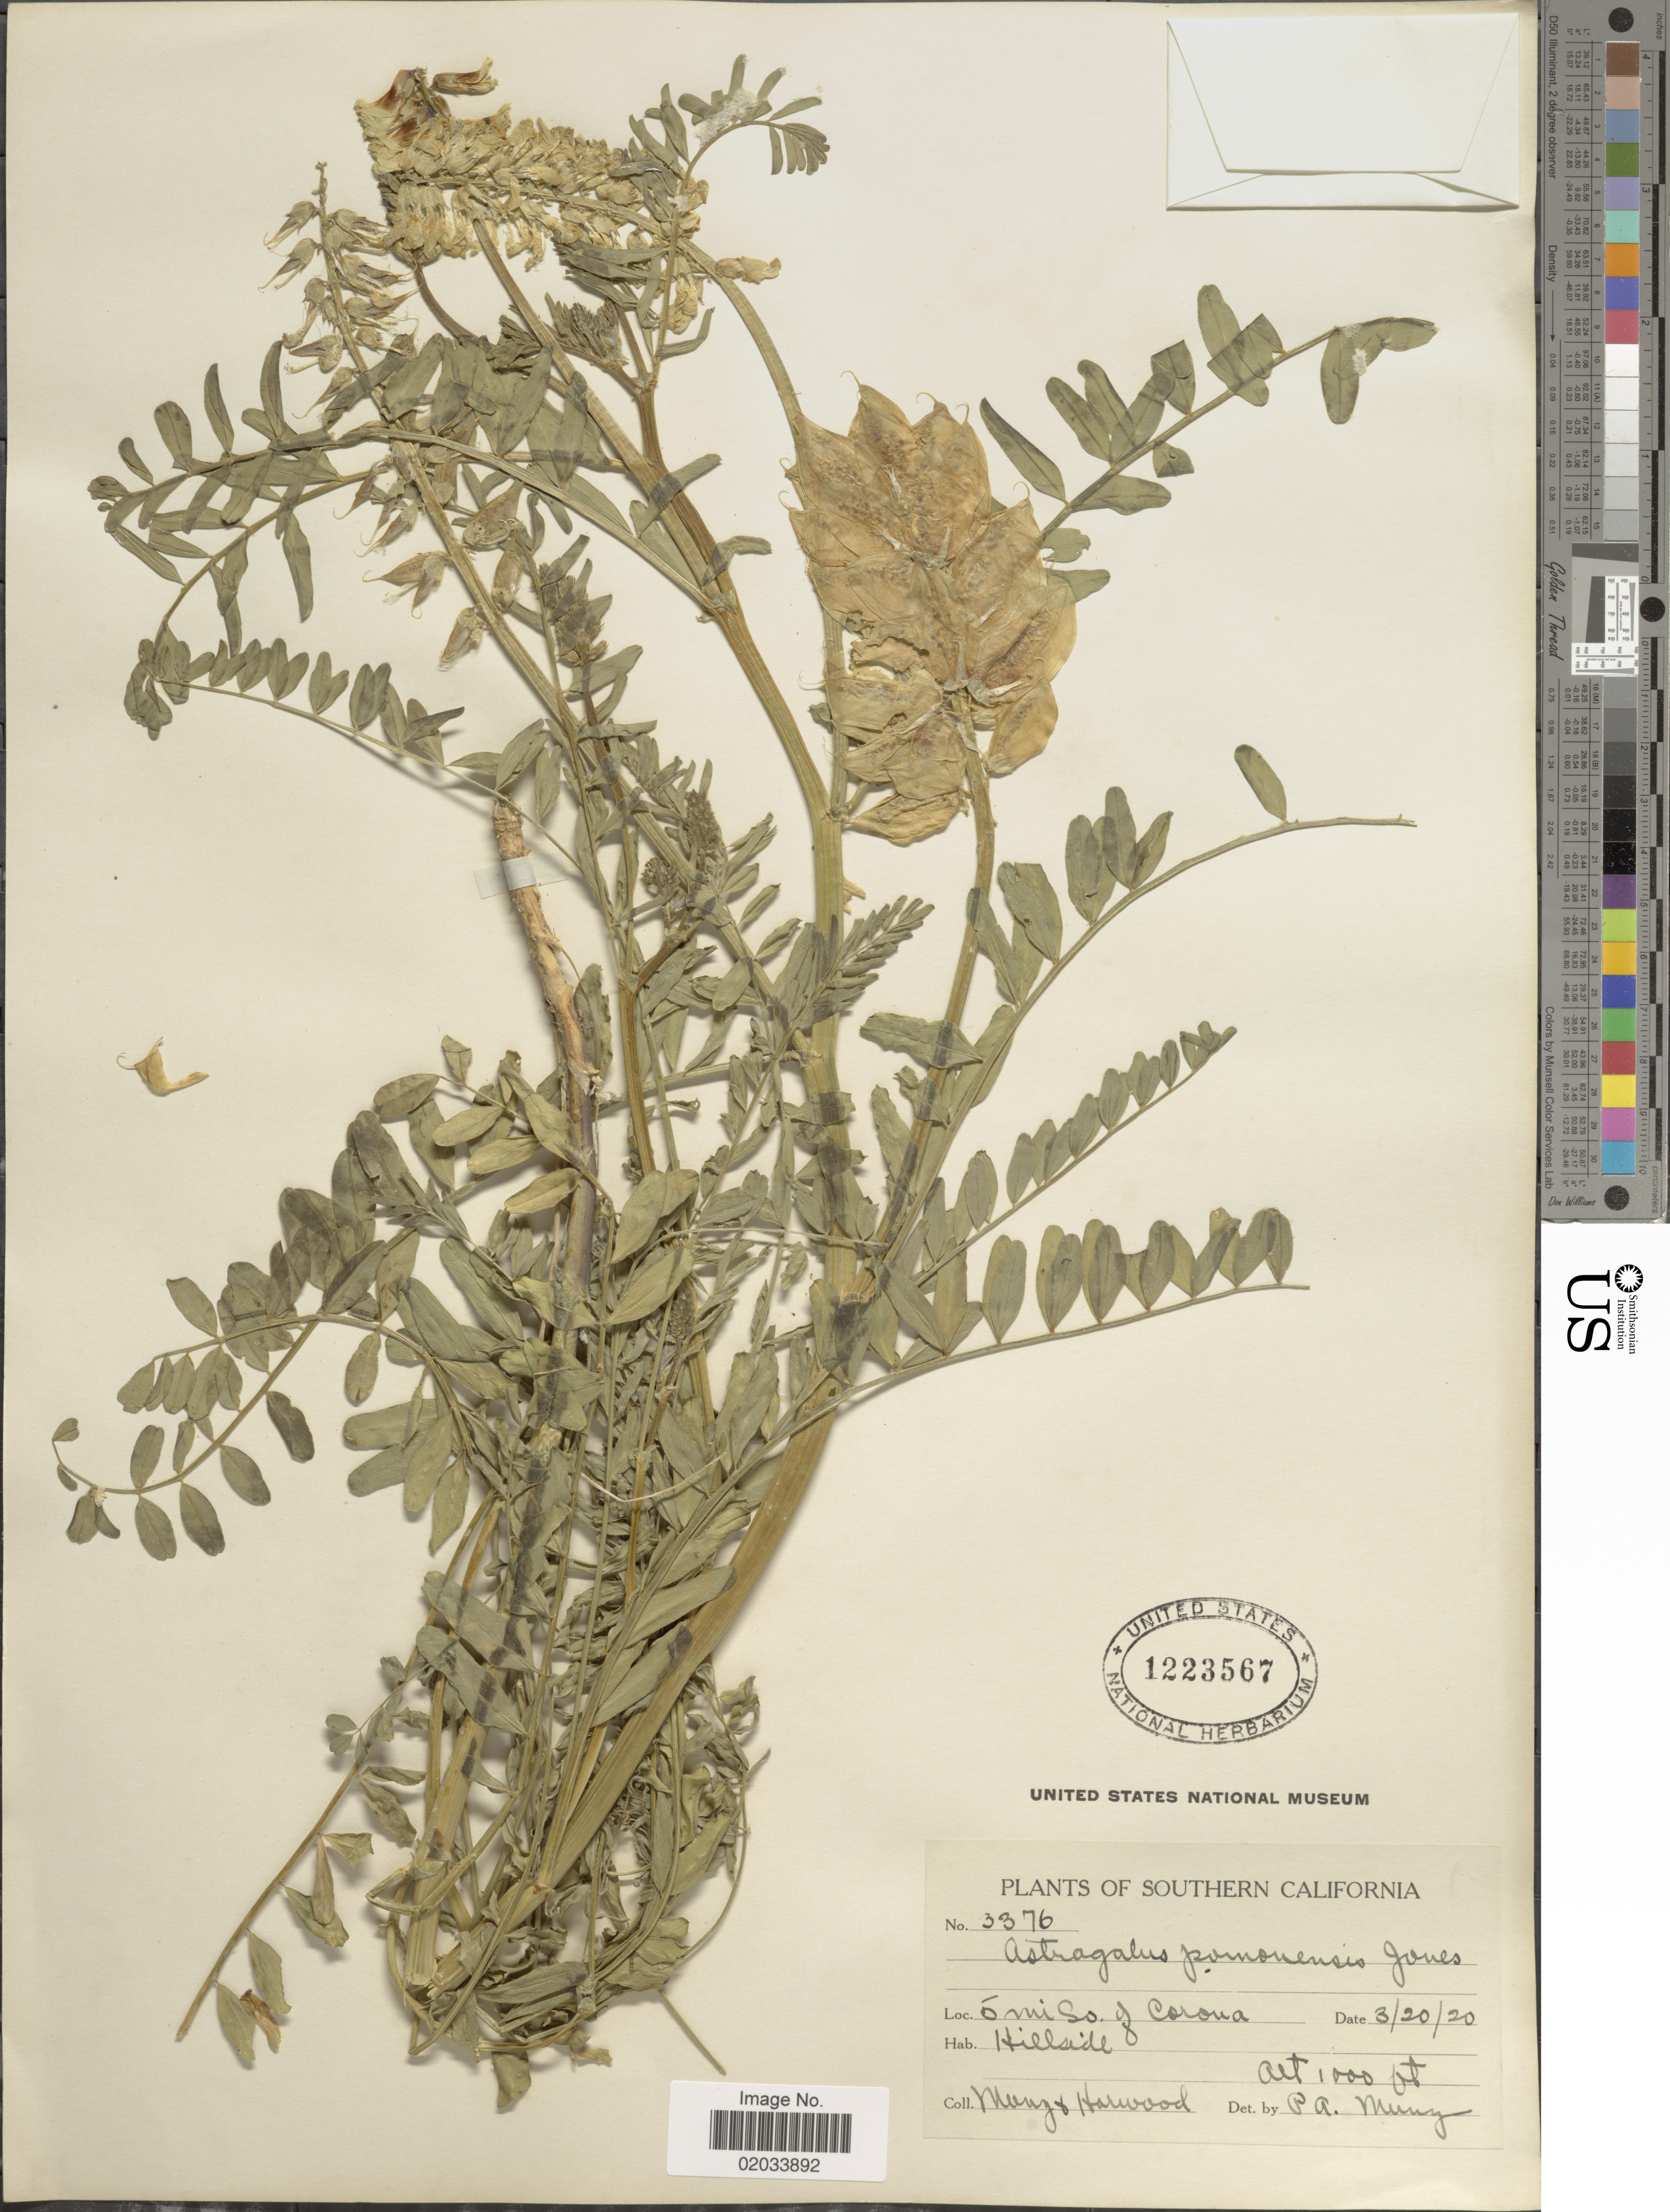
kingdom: Plantae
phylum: Tracheophyta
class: Magnoliopsida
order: Fabales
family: Fabaceae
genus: Astragalus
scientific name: Astragalus pomonensis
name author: M.E. Jones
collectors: -. Munz & Harwood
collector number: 3376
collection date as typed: Transcribed d/m/y: 20/3/20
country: United States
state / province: California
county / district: Riverside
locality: Southern California. 5 mi So. of Corona.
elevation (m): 305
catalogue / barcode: US 1223567